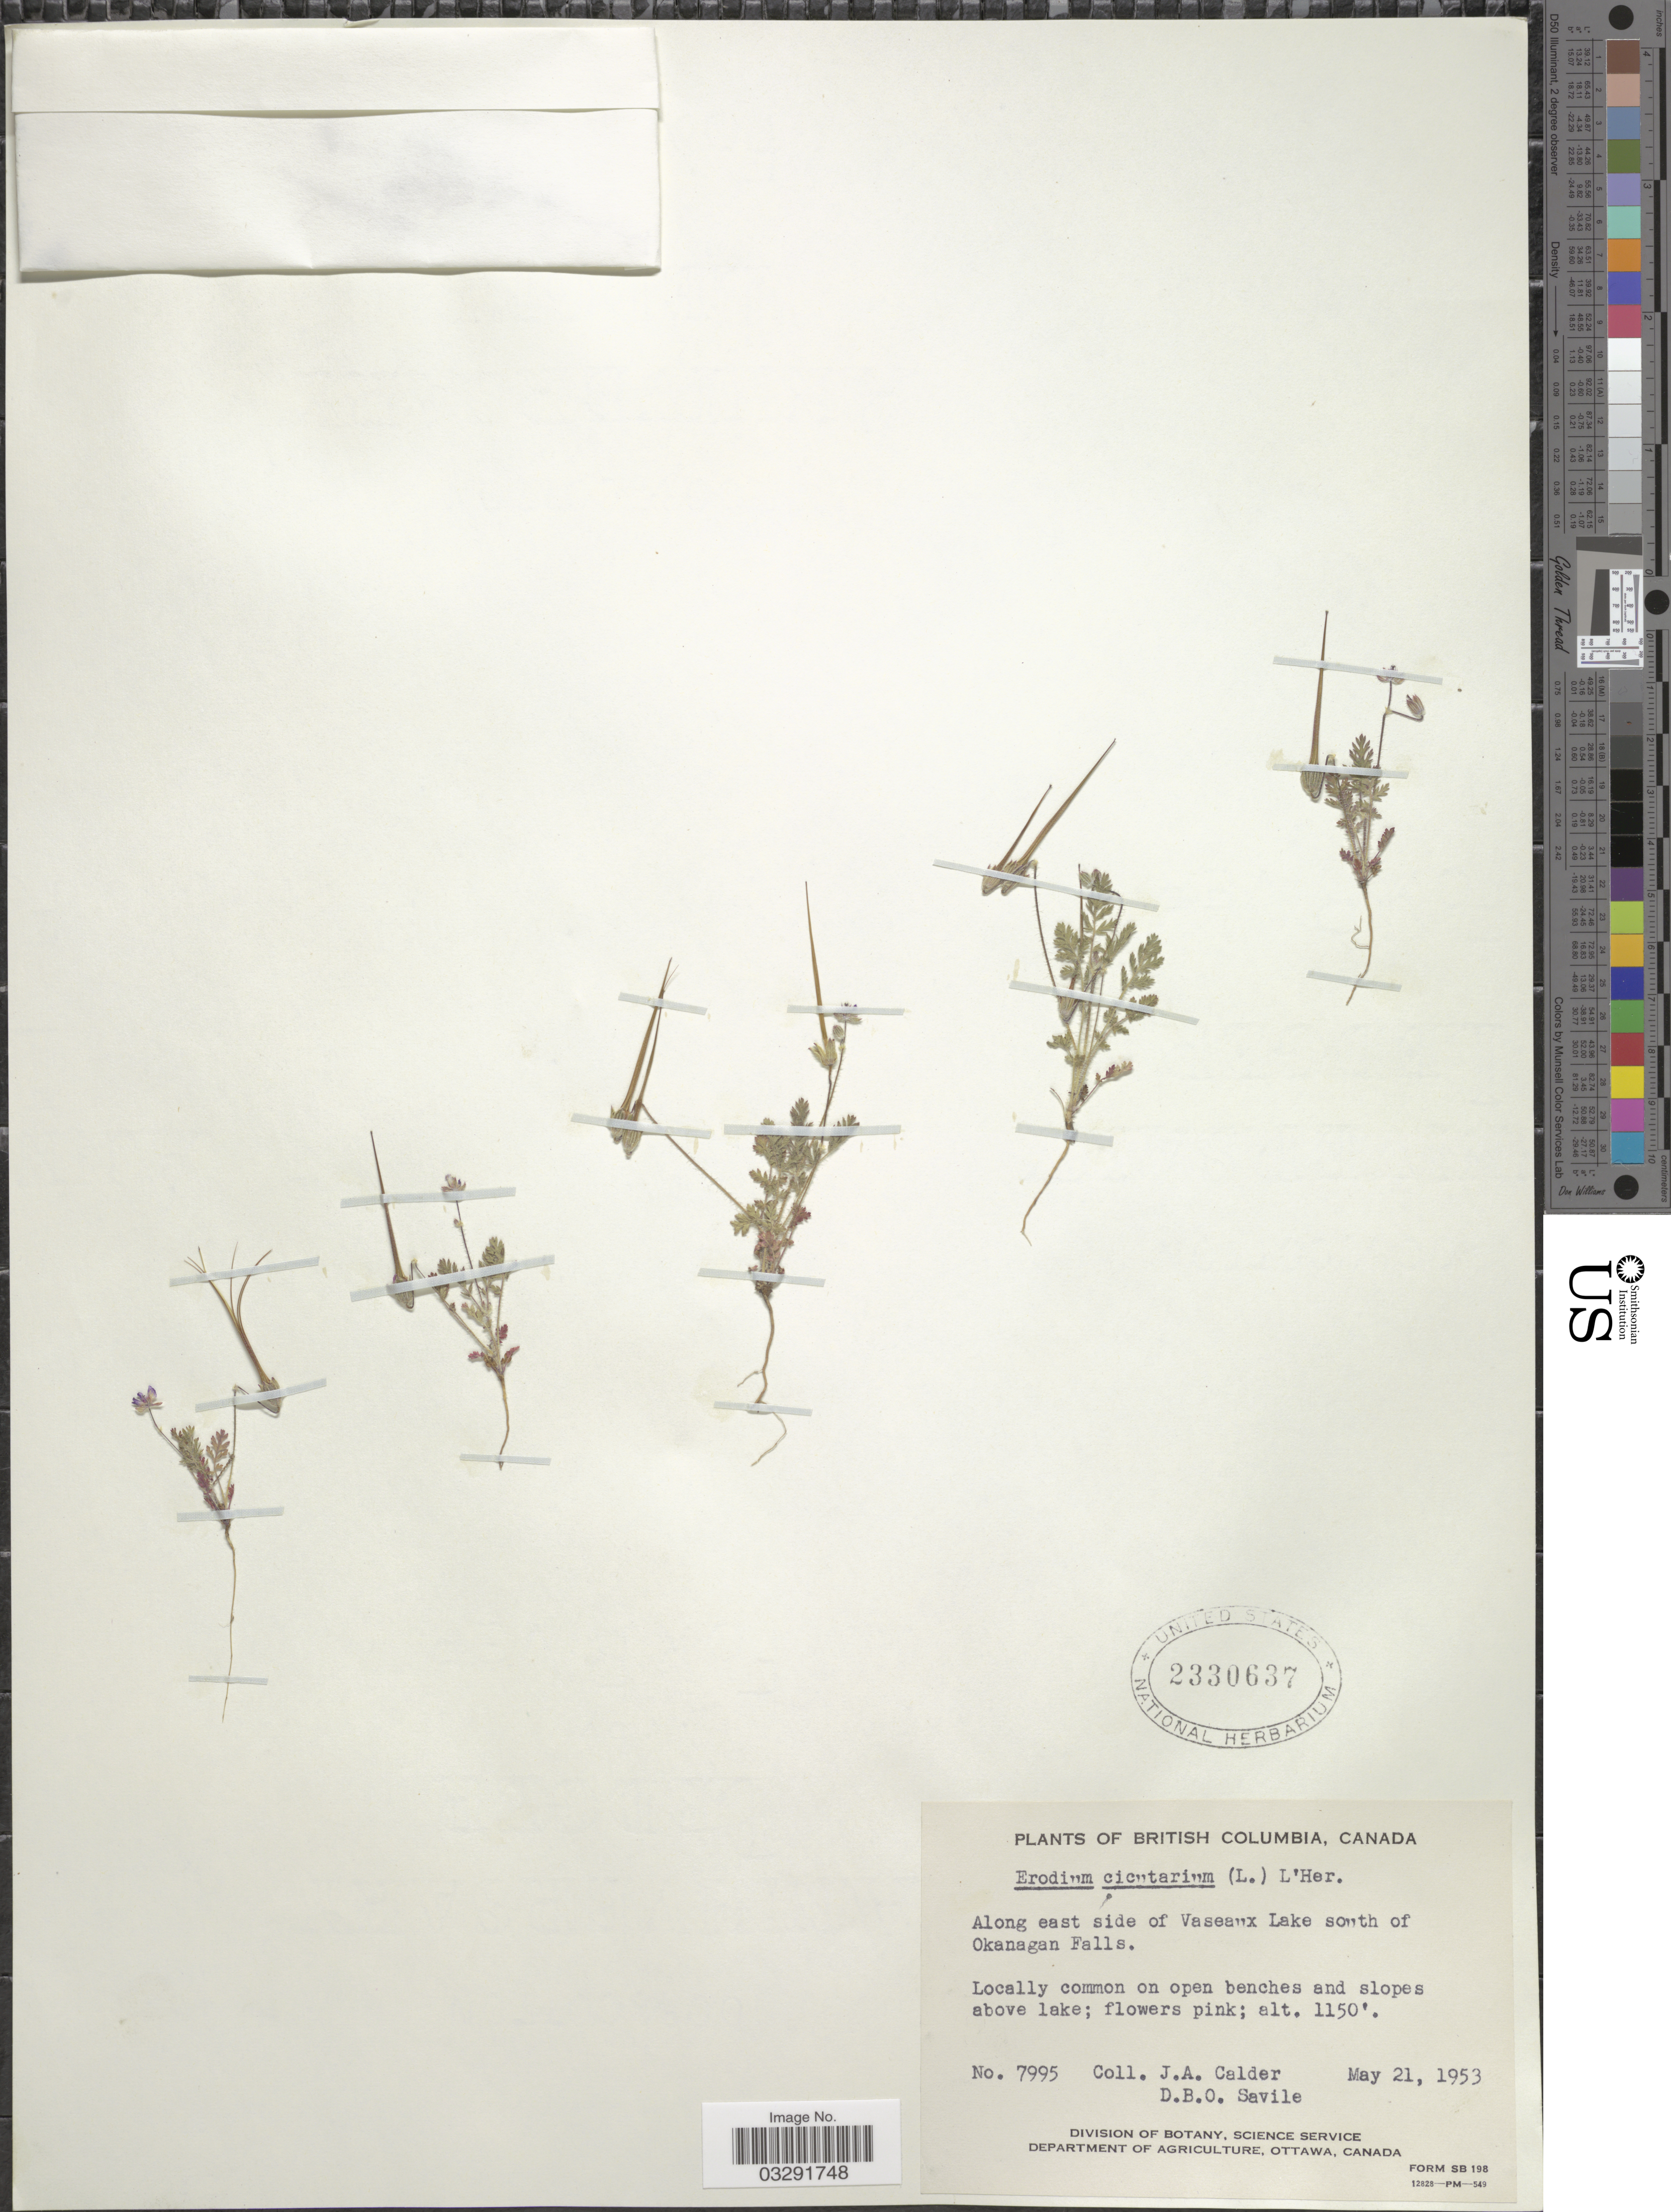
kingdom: Plantae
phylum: Tracheophyta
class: Magnoliopsida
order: Geraniales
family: Geraniaceae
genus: Erodium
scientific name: Erodium cicutarium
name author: (L.) L'Hér.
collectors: J. A. Calder & D. Savile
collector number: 7995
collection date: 1953-05-21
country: Canada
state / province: British Columbia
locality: Along east side of Vaseaux Lake south of Okanagan Falls.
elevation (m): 351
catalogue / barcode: US 2330637